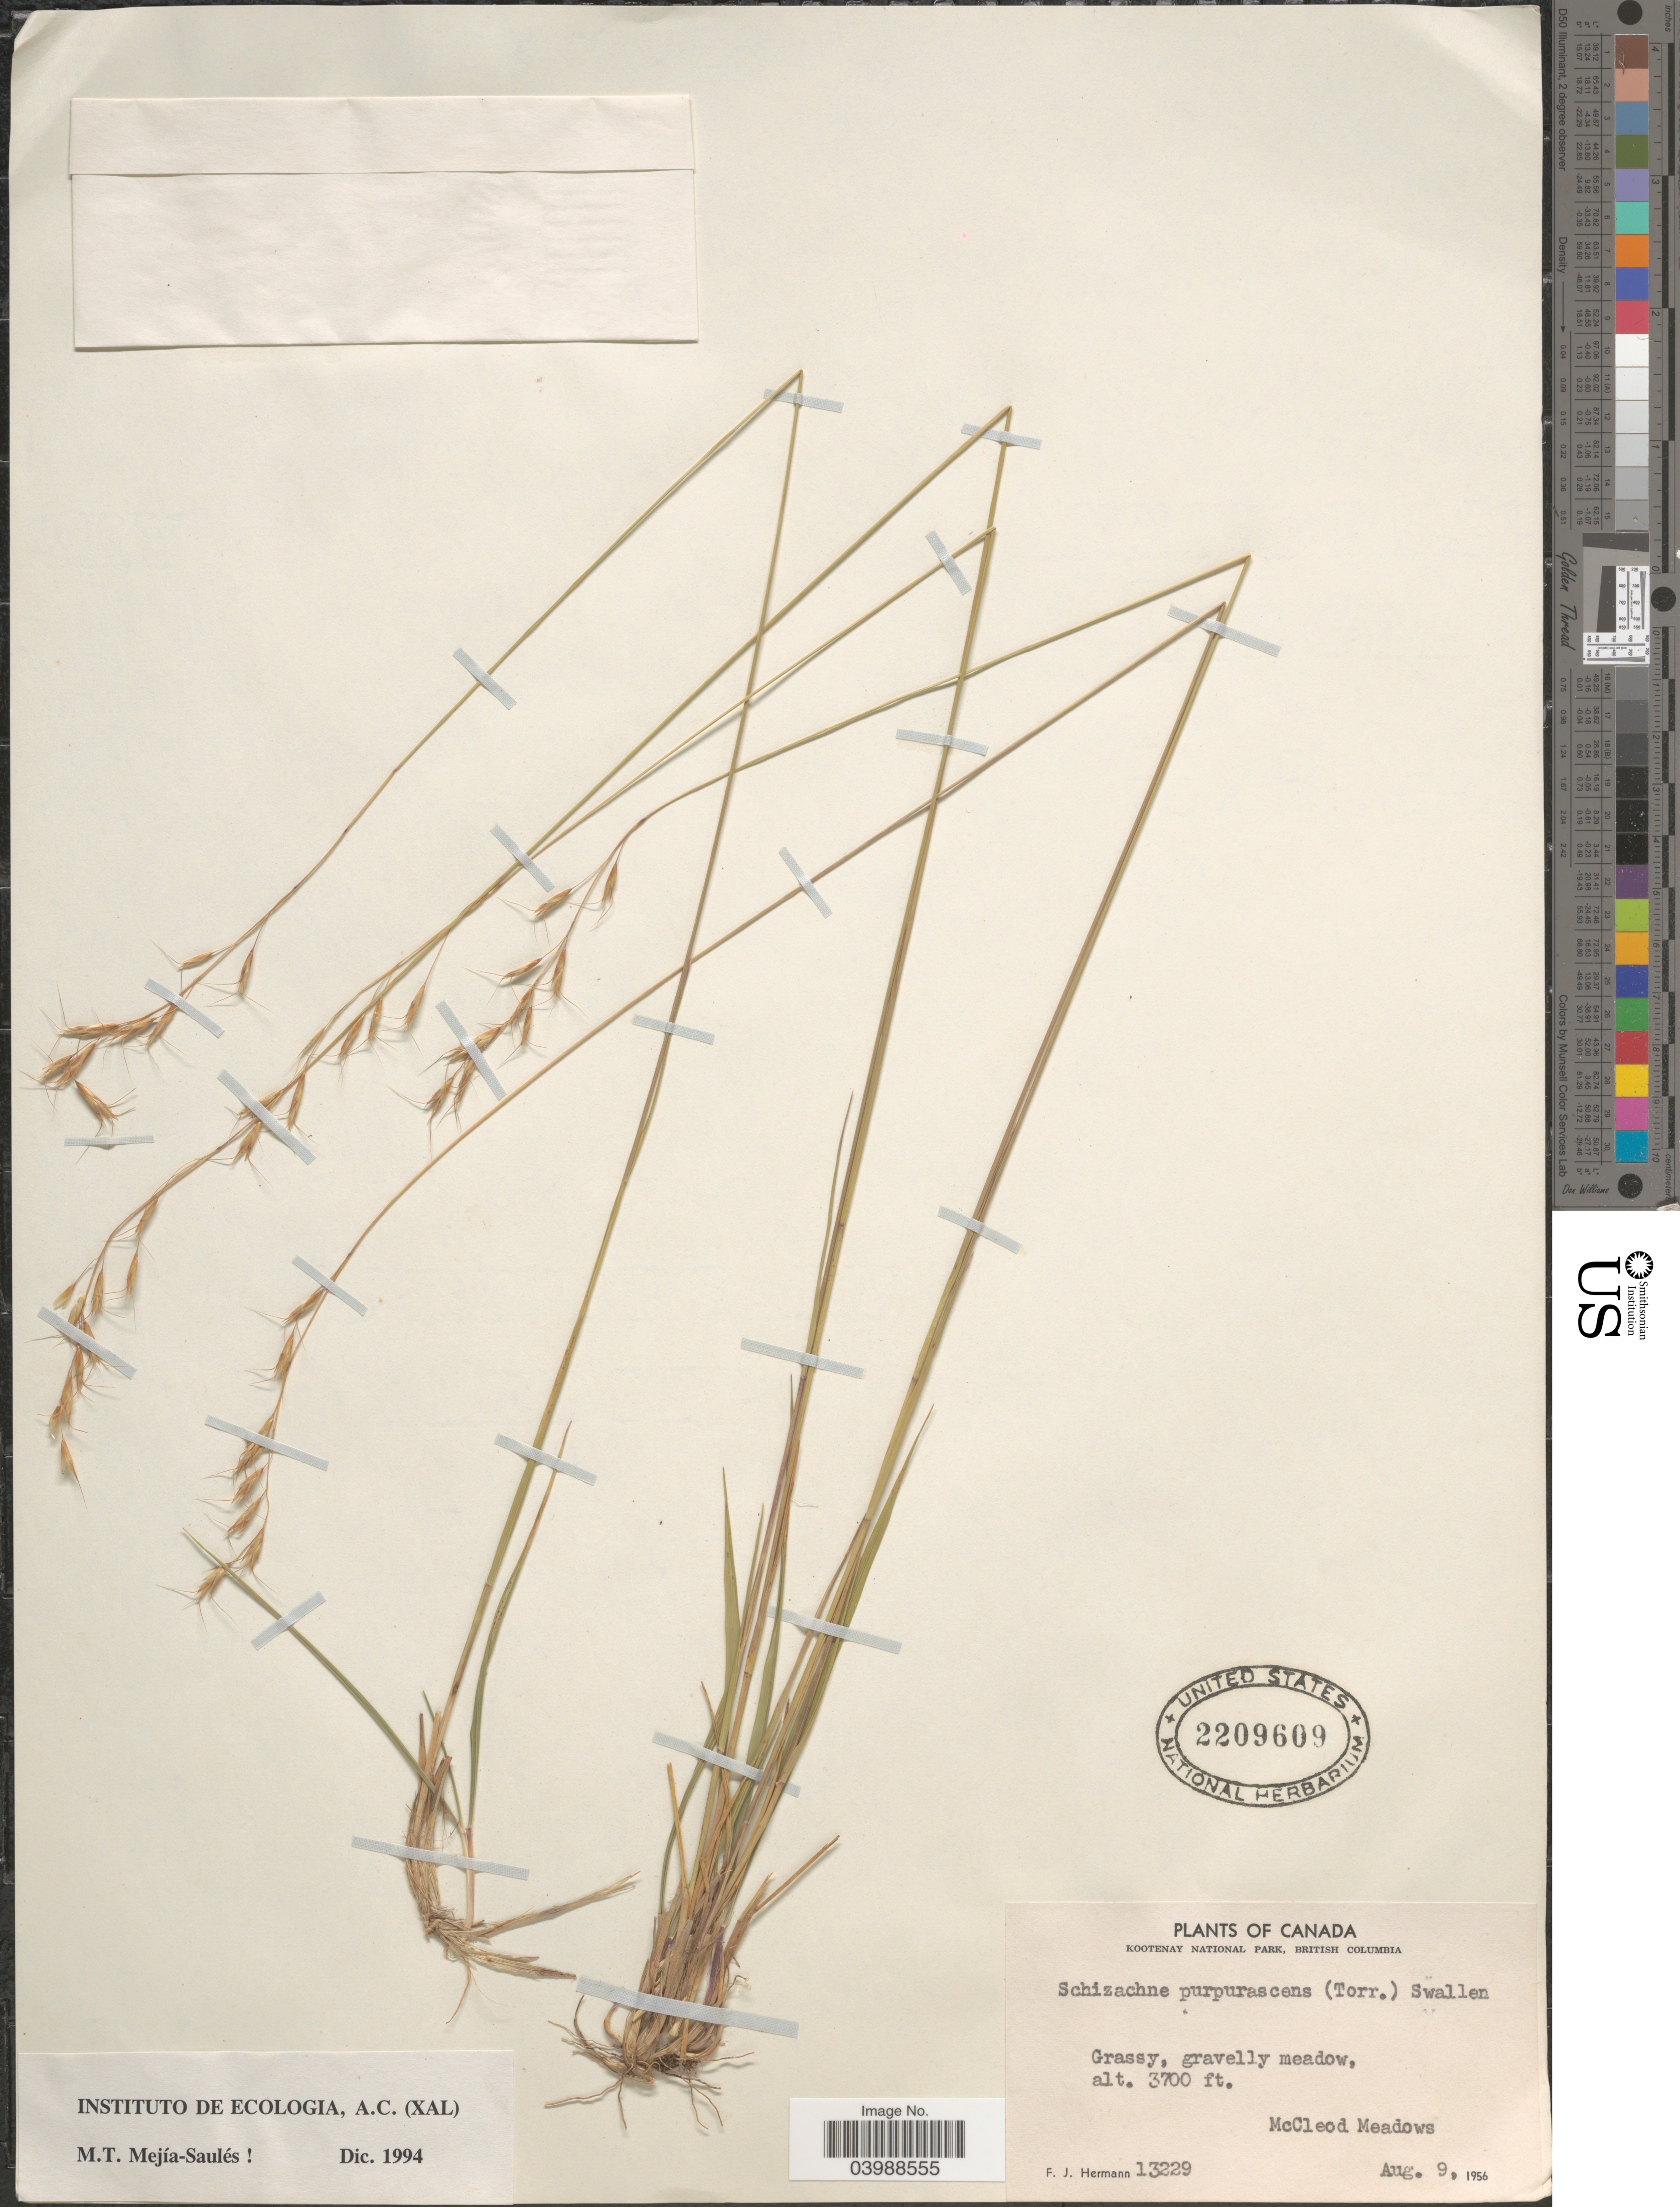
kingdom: Plantae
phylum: Tracheophyta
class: Liliopsida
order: Poales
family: Poaceae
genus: Schizachne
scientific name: Schizachne purpurascens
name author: (Torr.) Swallen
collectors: F. J. Hermann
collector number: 13229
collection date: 1956-08-09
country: Canada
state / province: British Columbia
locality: Kootenay National Park. McCleod Meadows.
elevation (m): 1128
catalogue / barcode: US 2209609